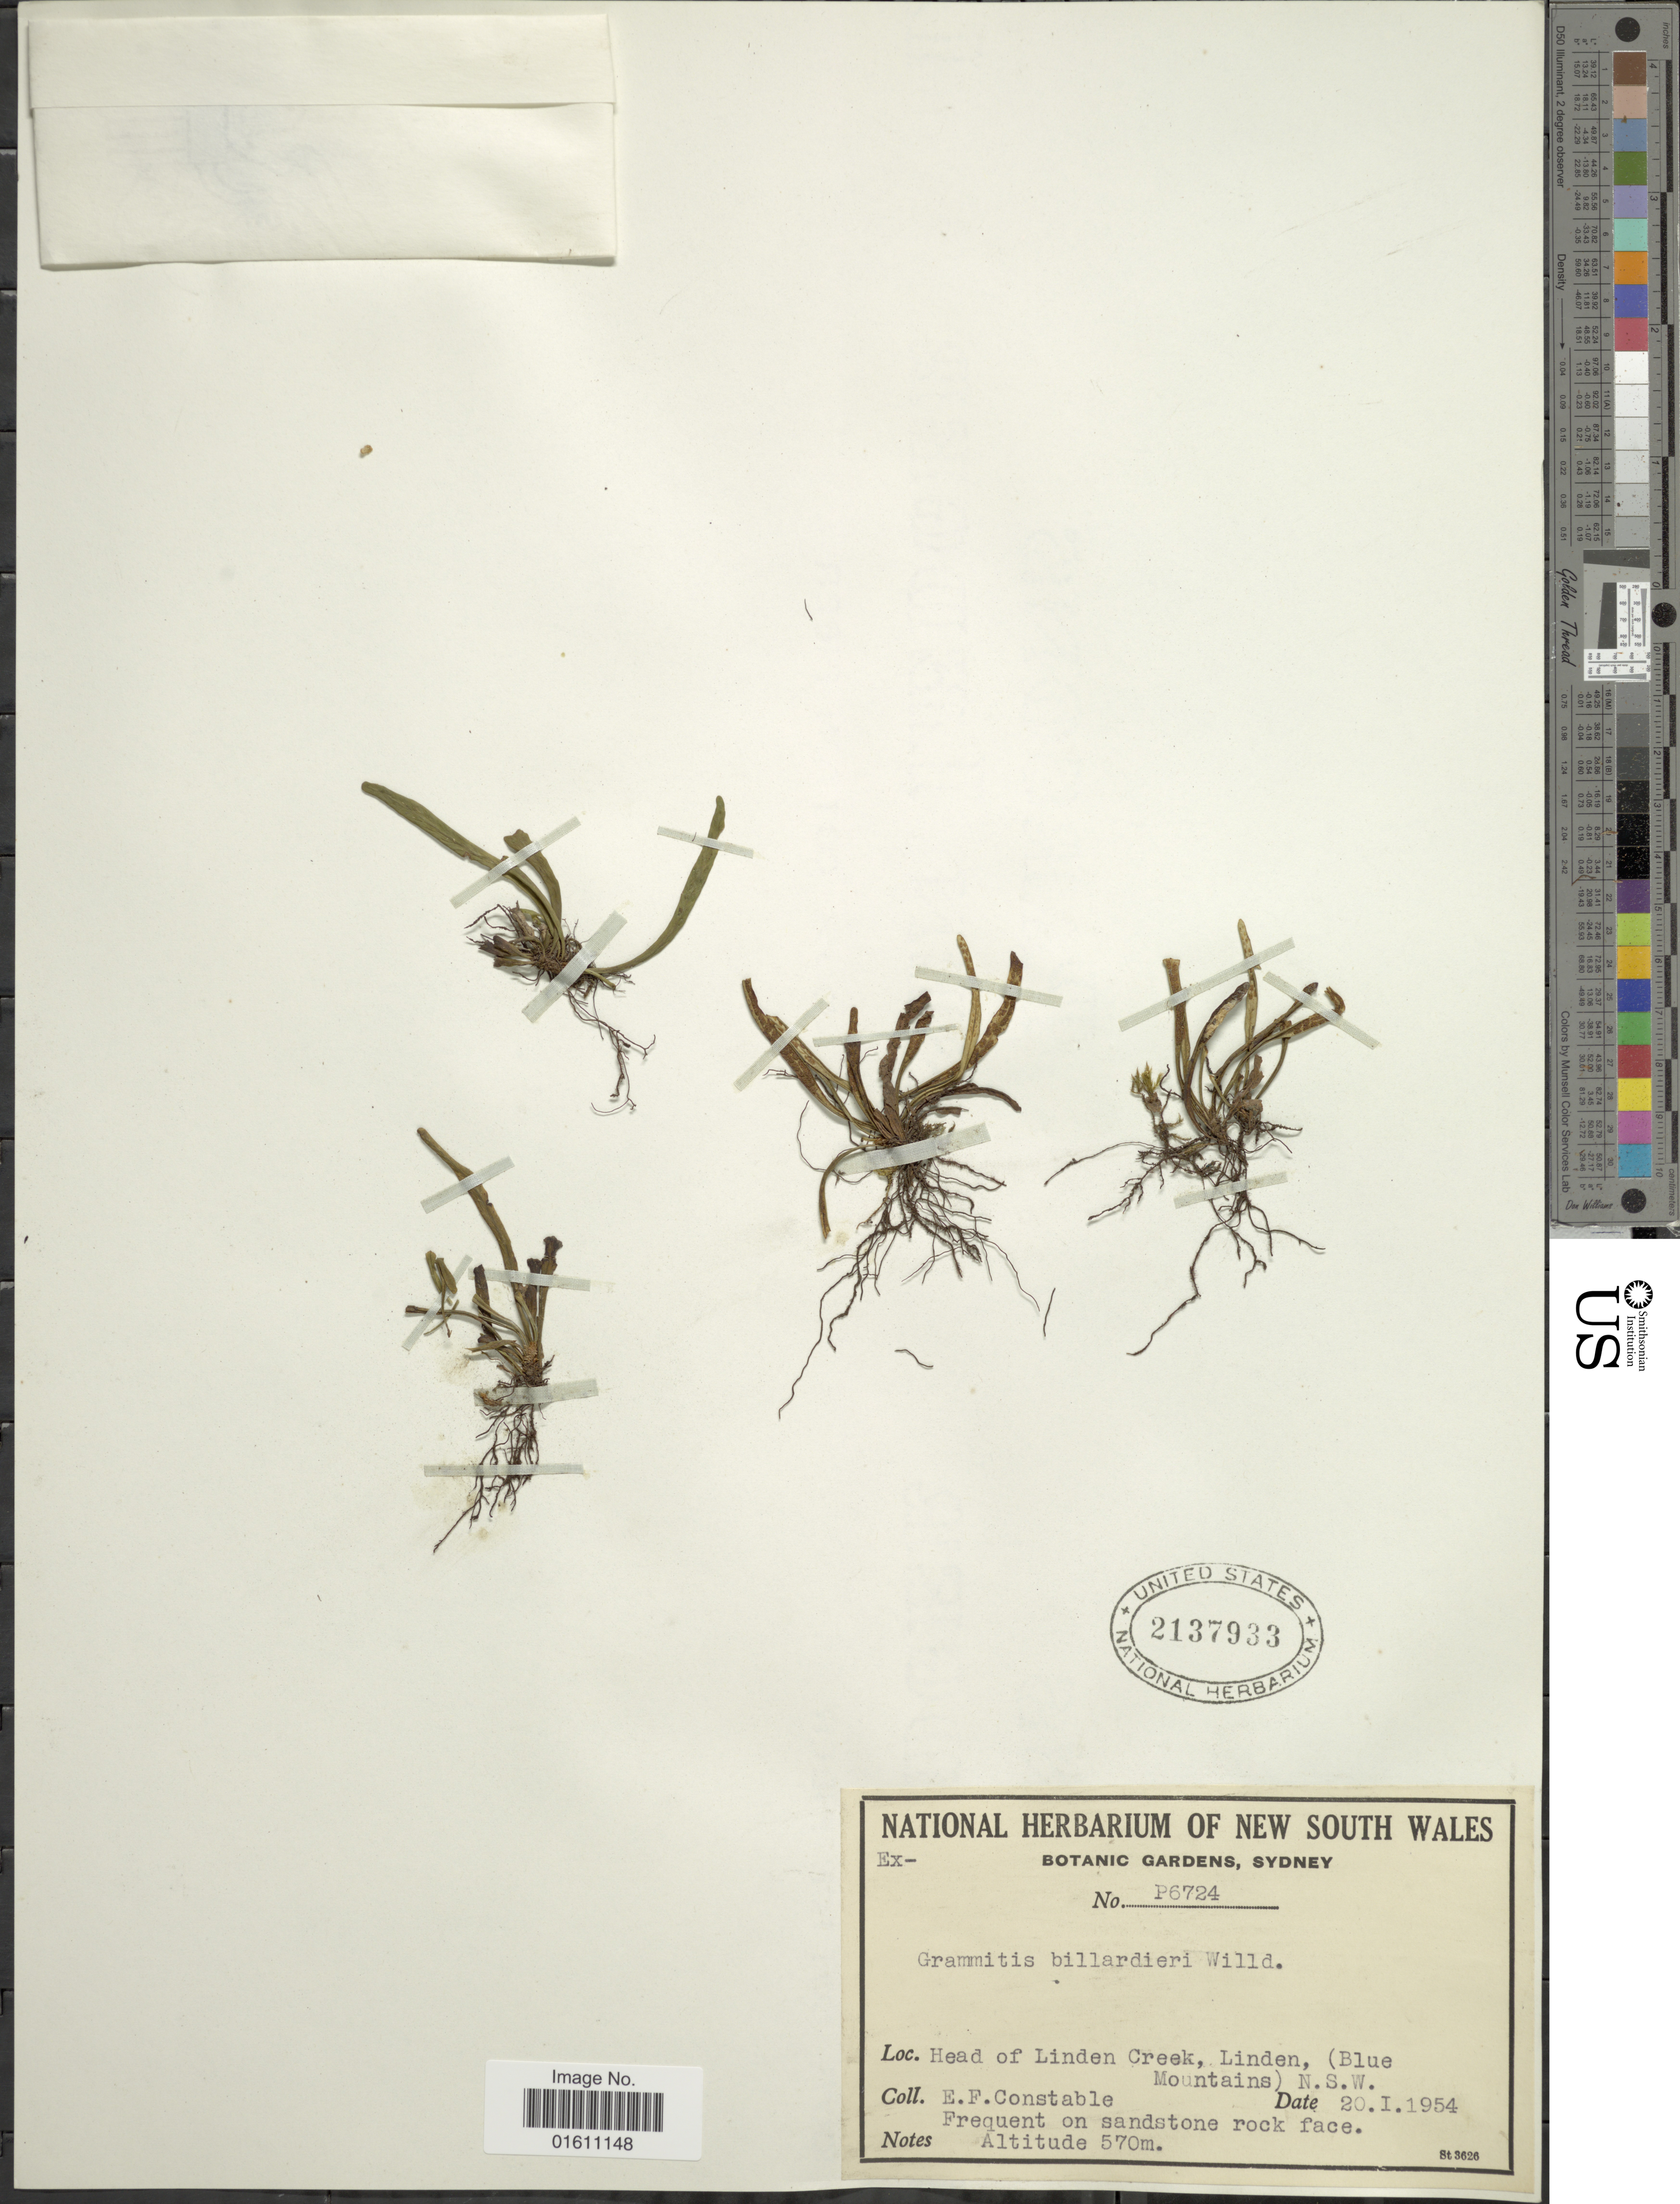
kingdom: Plantae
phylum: Tracheophyta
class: Polypodiopsida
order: Polypodiales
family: Polypodiaceae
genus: Notogrammitis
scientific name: Notogrammitis billardierei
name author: (Willd.) Parris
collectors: E. F. Constable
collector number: P6724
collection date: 1954-01-20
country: Australia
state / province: New South Wales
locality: Head of Linden Creek, Linden (Blue Mountains), N.S.W.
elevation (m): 570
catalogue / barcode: US 2137933